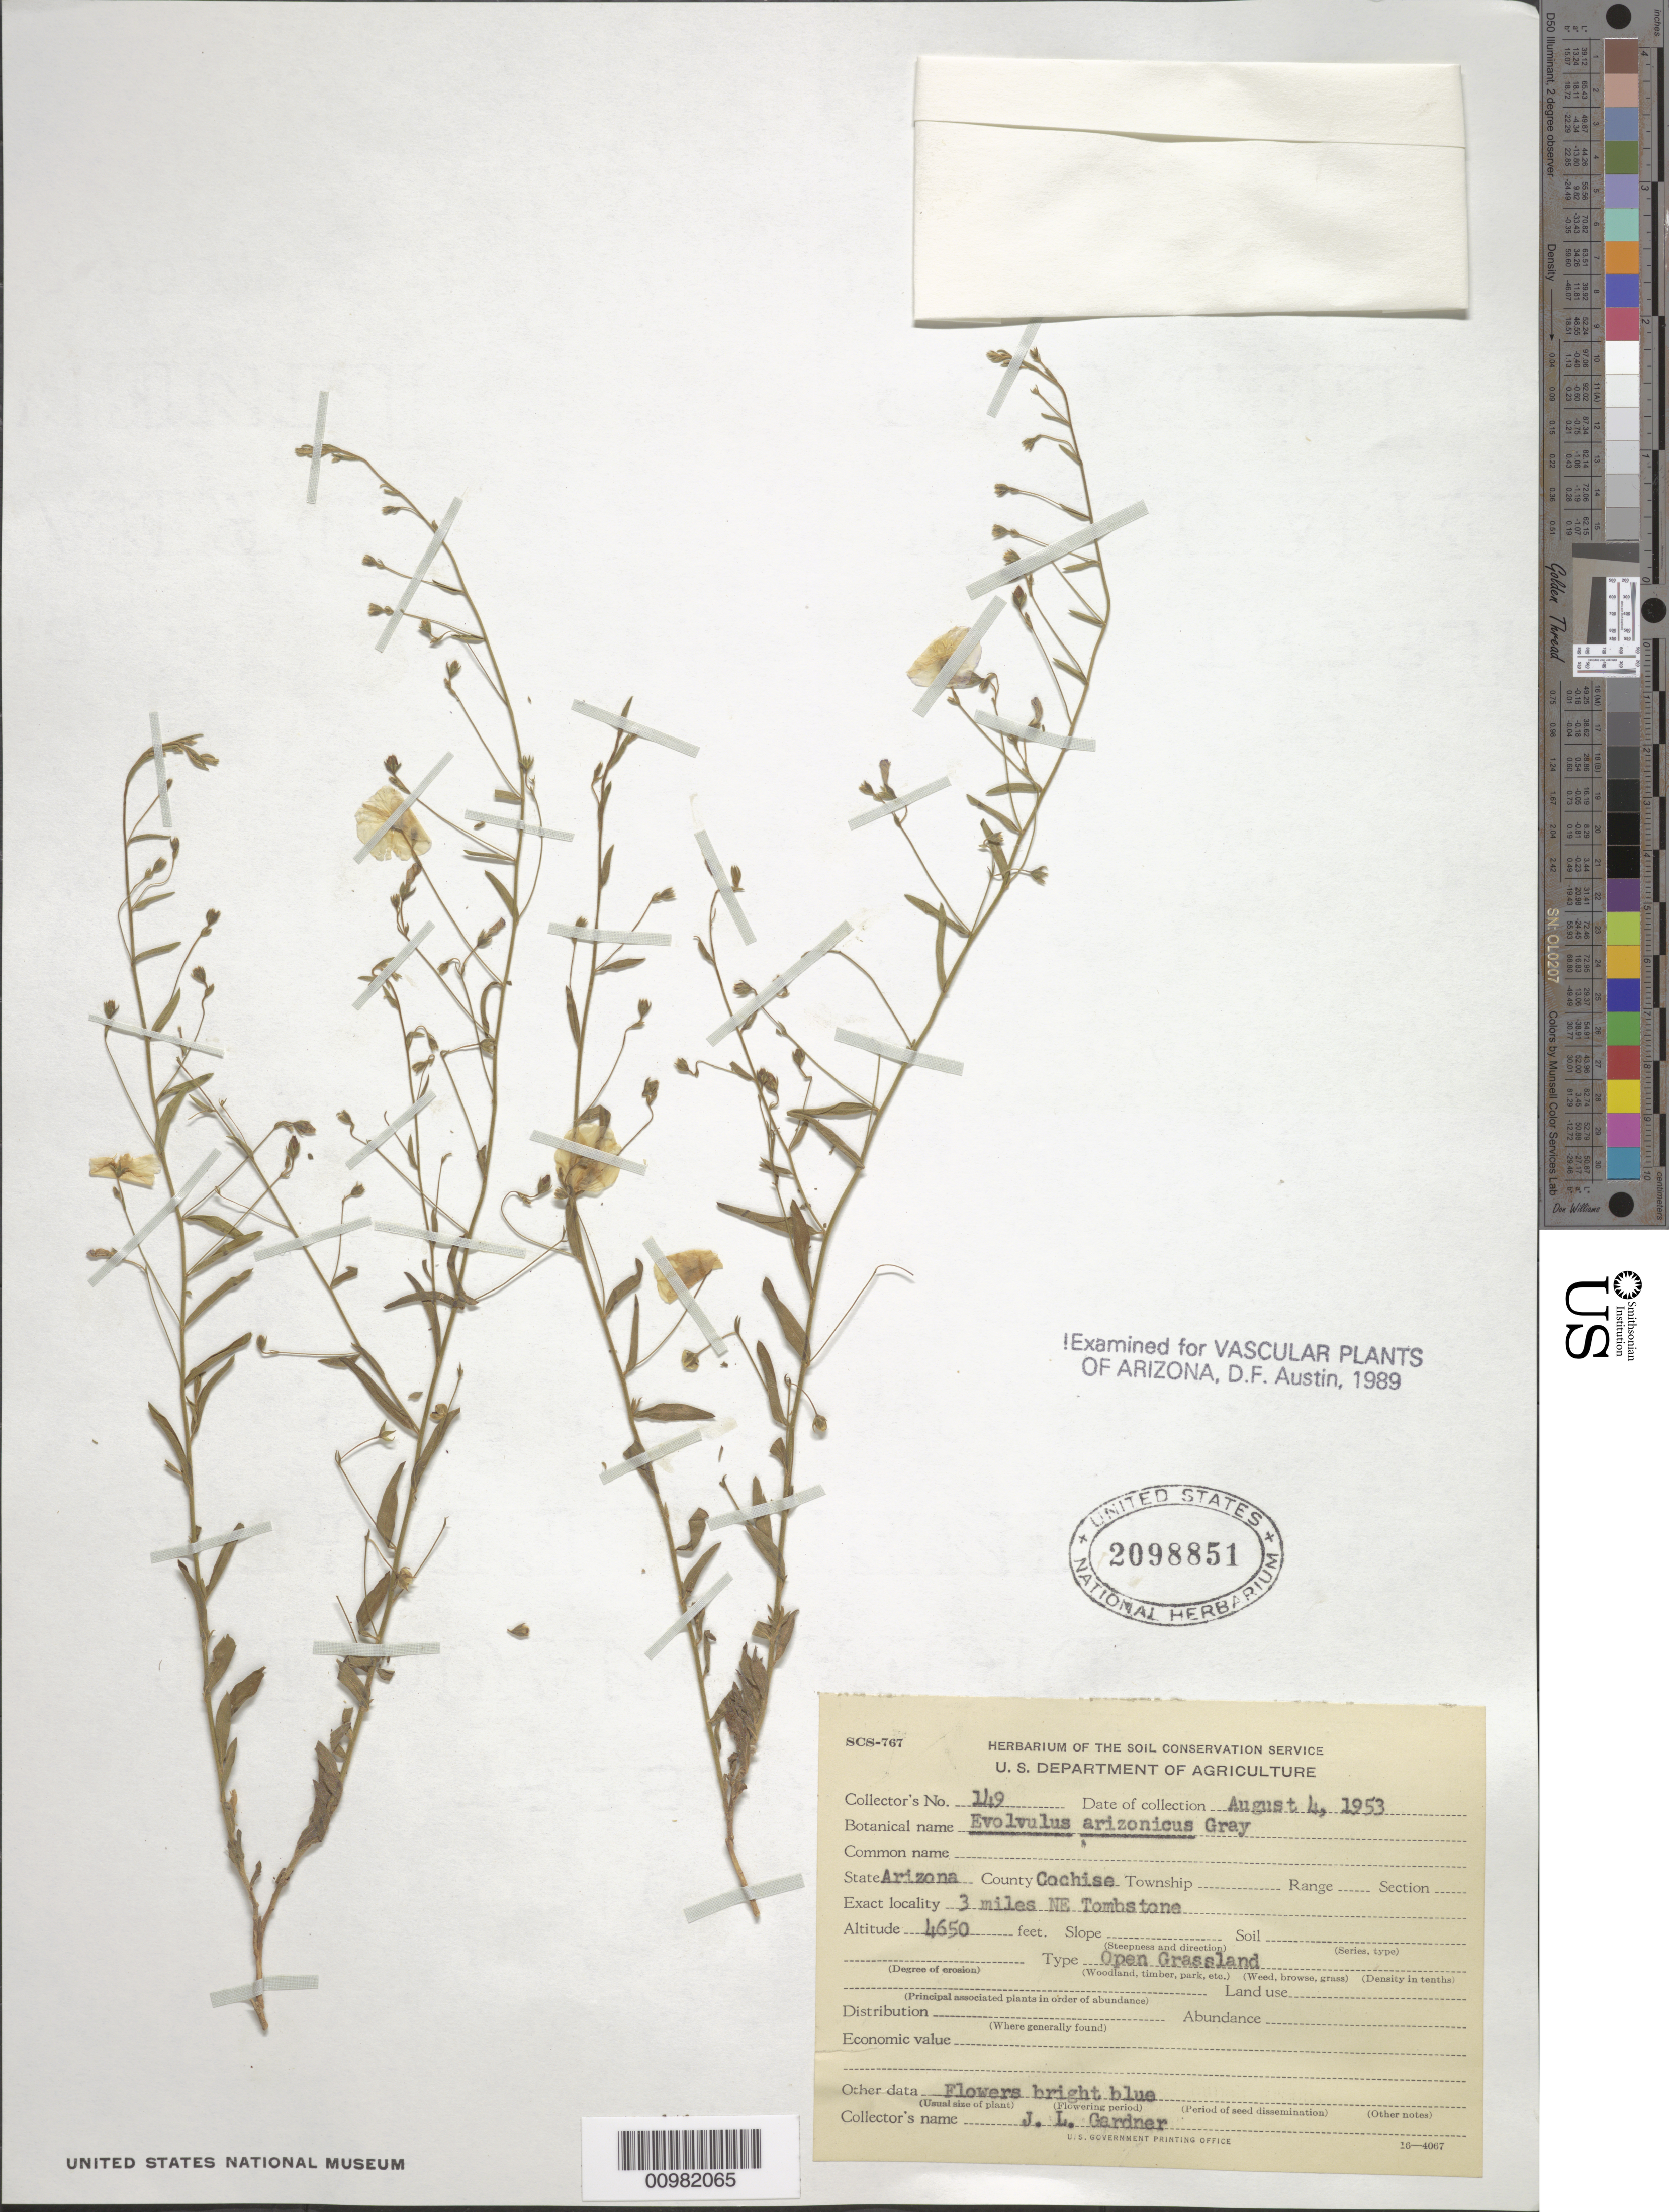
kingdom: Plantae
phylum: Tracheophyta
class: Magnoliopsida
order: Solanales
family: Convolvulaceae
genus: Evolvulus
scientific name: Evolvulus arizonicus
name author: A. Gray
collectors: J. L. Gardner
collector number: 149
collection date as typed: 04 Aug 1953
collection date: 1953-08-04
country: United States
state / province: Arizona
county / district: Cochise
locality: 3 mi. NE of Tombstone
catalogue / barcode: US 2098851